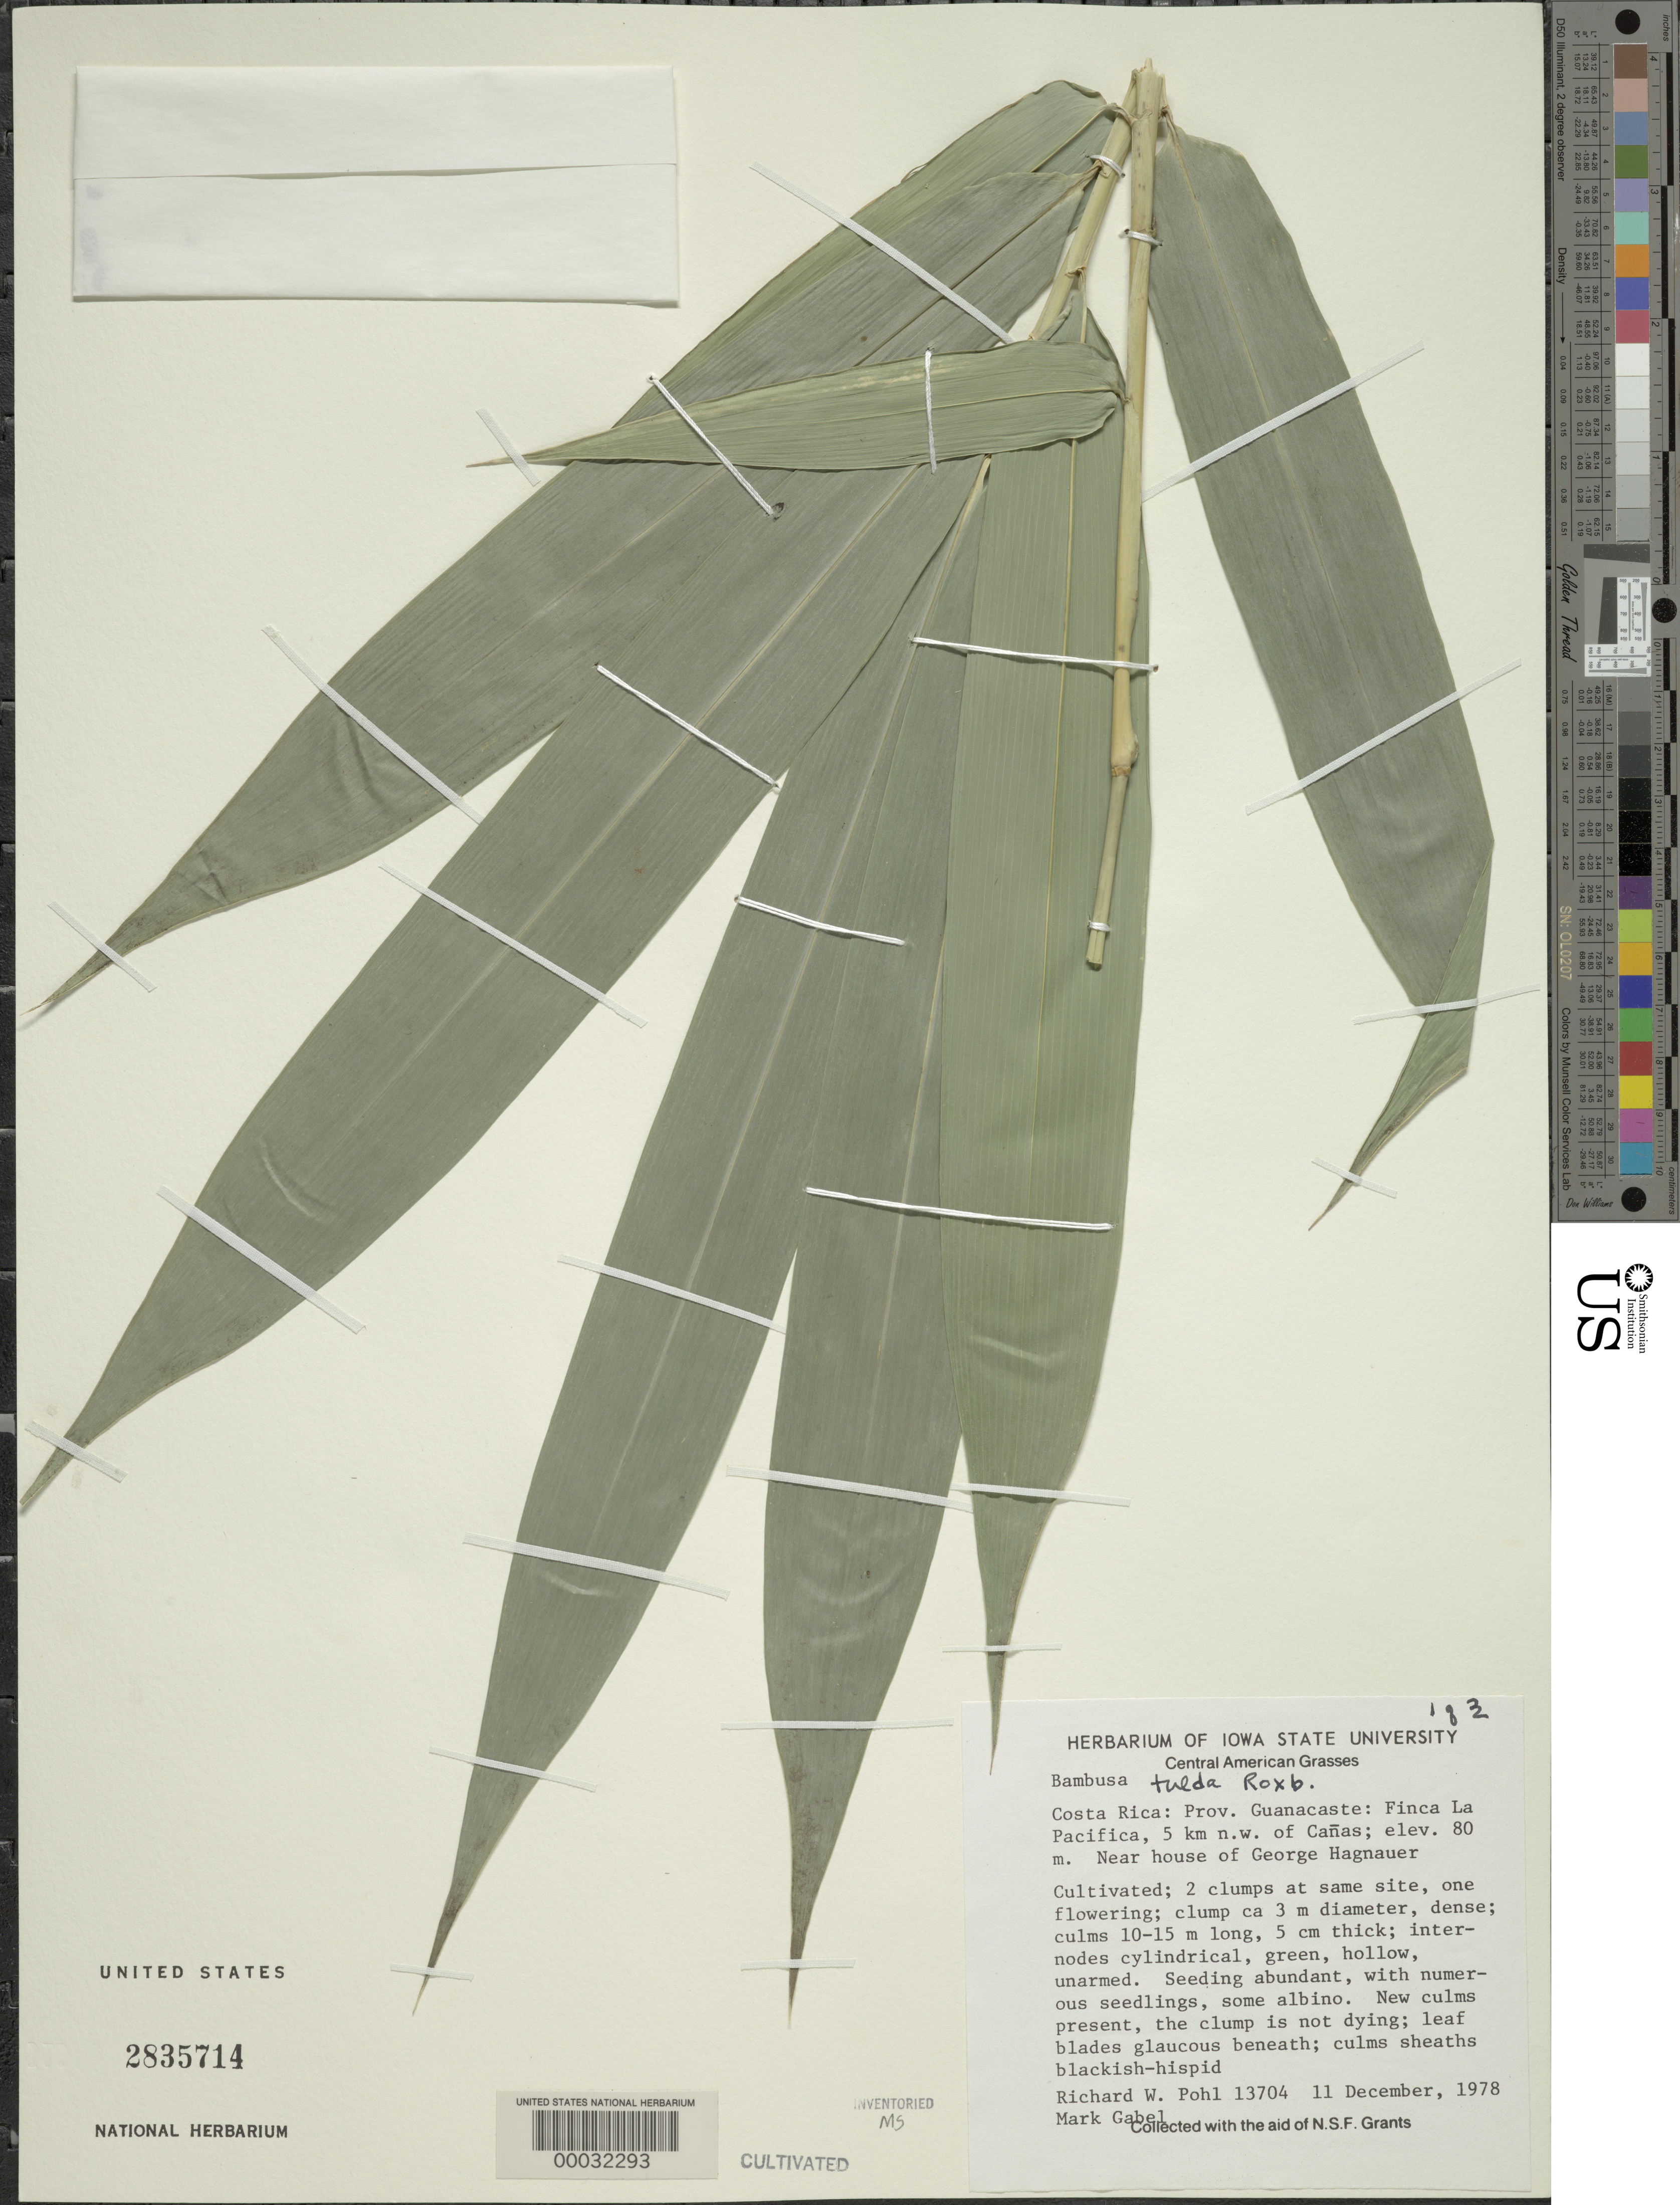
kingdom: Plantae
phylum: Tracheophyta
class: Liliopsida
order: Poales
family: Poaceae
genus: Bambusa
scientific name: Bambusa longispiculata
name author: Gamble ex Brandis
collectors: R. W. Pohl & M. Gabel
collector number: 13704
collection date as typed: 11 Dec 1978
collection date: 1978-12-11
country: Costa Rica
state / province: Guanacaste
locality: Finca la Pacifica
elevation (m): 80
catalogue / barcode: US 2835714